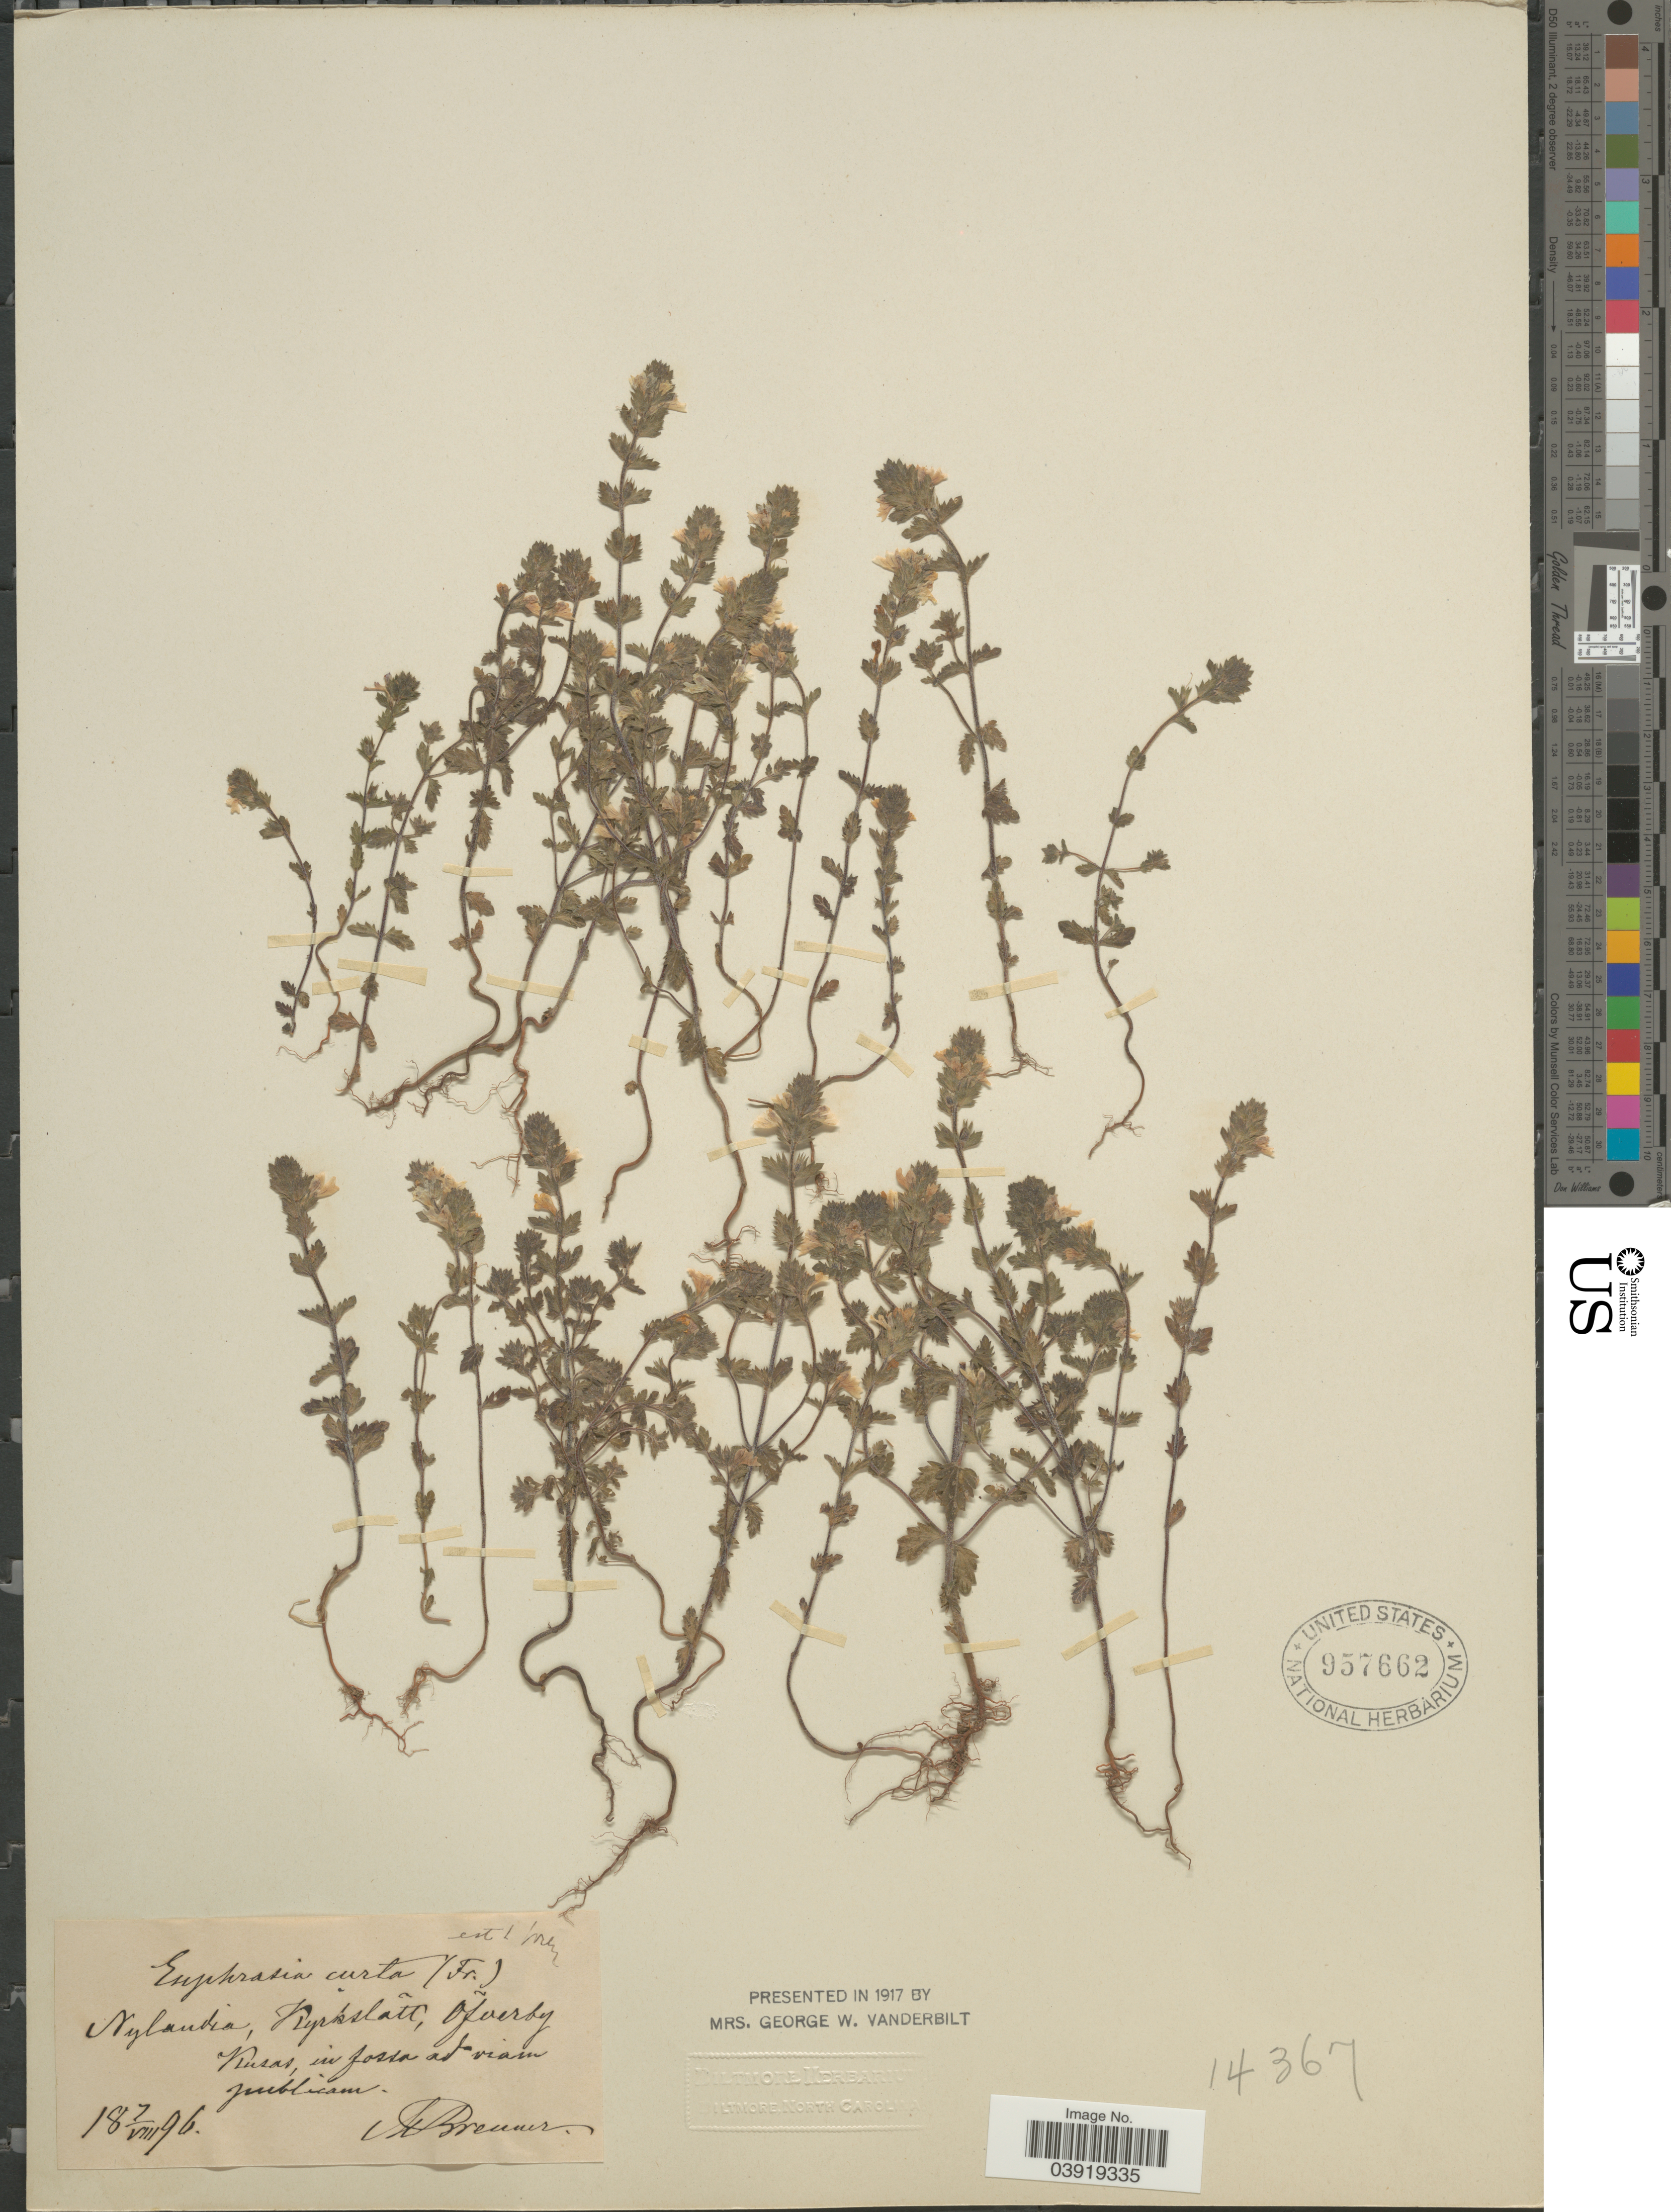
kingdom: Plantae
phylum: Tracheophyta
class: Magnoliopsida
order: Lamiales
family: Orobanchaceae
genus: Euphrasia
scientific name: Euphrasia curta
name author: (Fr.) Wettst.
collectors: M. Brenner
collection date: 1896-08-07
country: Sweden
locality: Nylandia, Kyrkslatt, Ofverby, Kusas, in fossa ad viam jublicam.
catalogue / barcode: US 957662